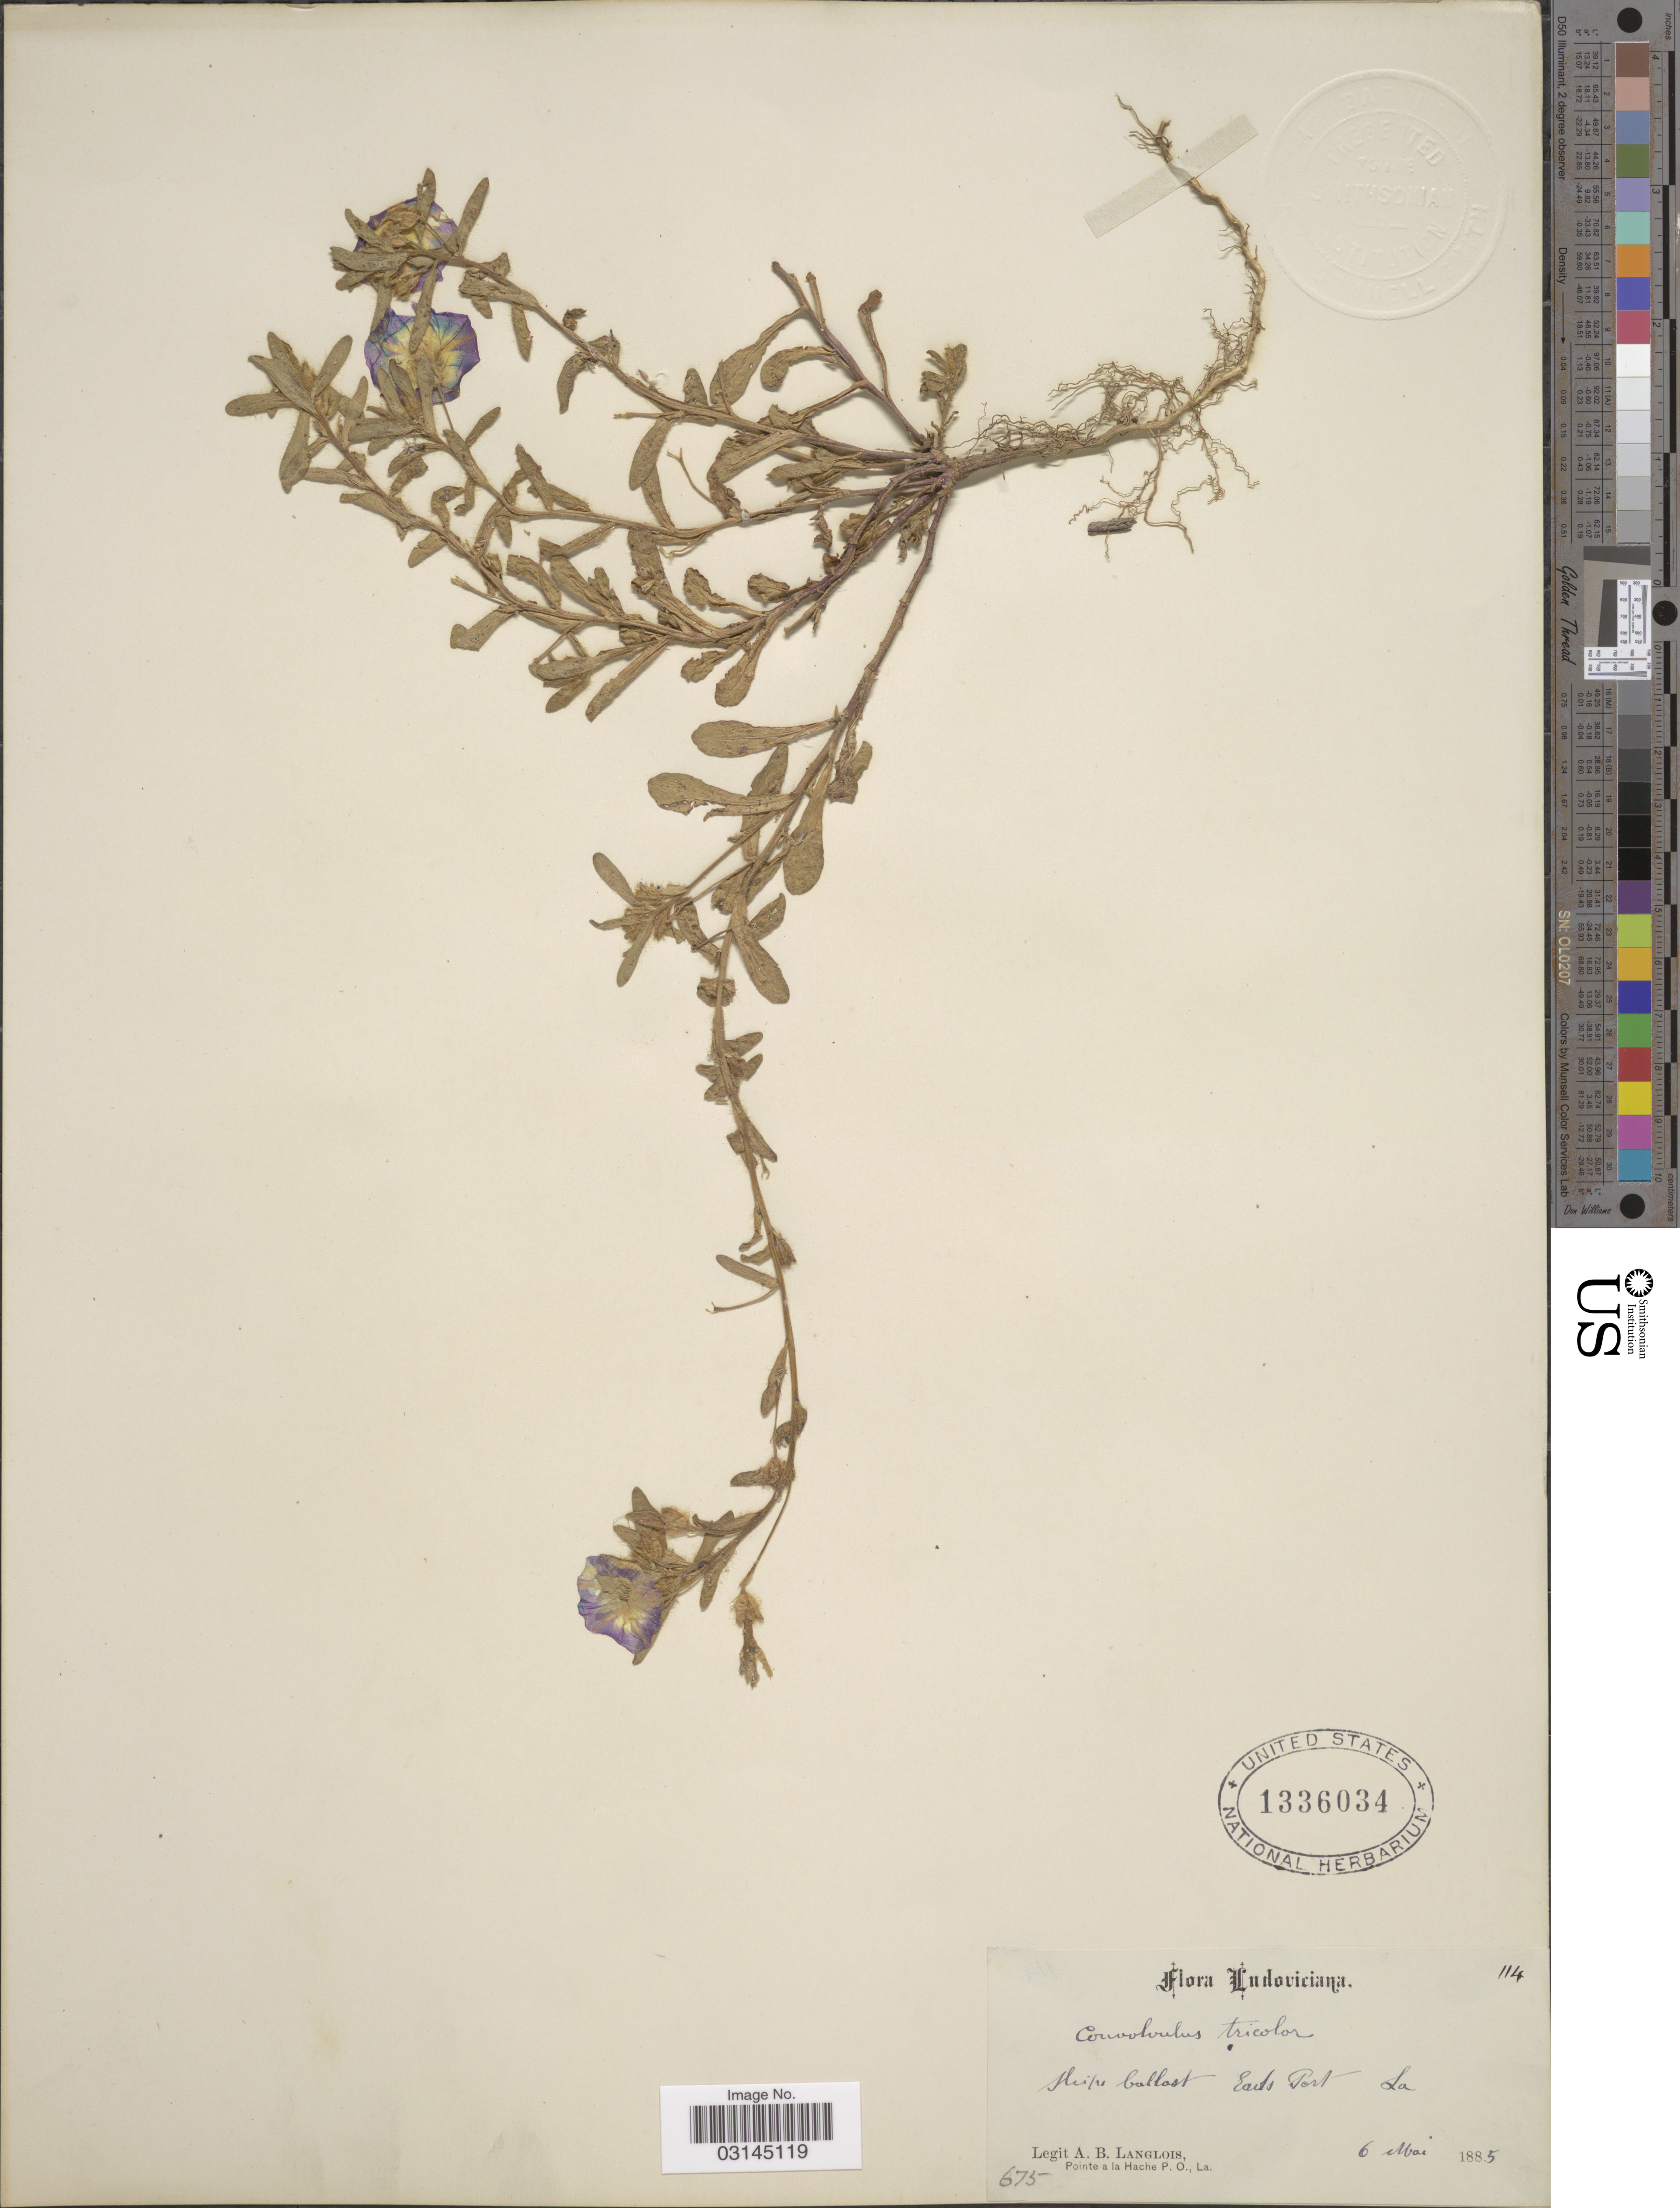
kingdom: Plantae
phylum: Tracheophyta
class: Magnoliopsida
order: Solanales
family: Convolvulaceae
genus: Convolvulus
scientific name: Convolvulus tricolor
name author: L.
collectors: A. Langlois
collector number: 675/114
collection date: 1885-05-06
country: United States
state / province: Louisiana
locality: Ludoviciana. East Port. La.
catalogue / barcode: US 1336034